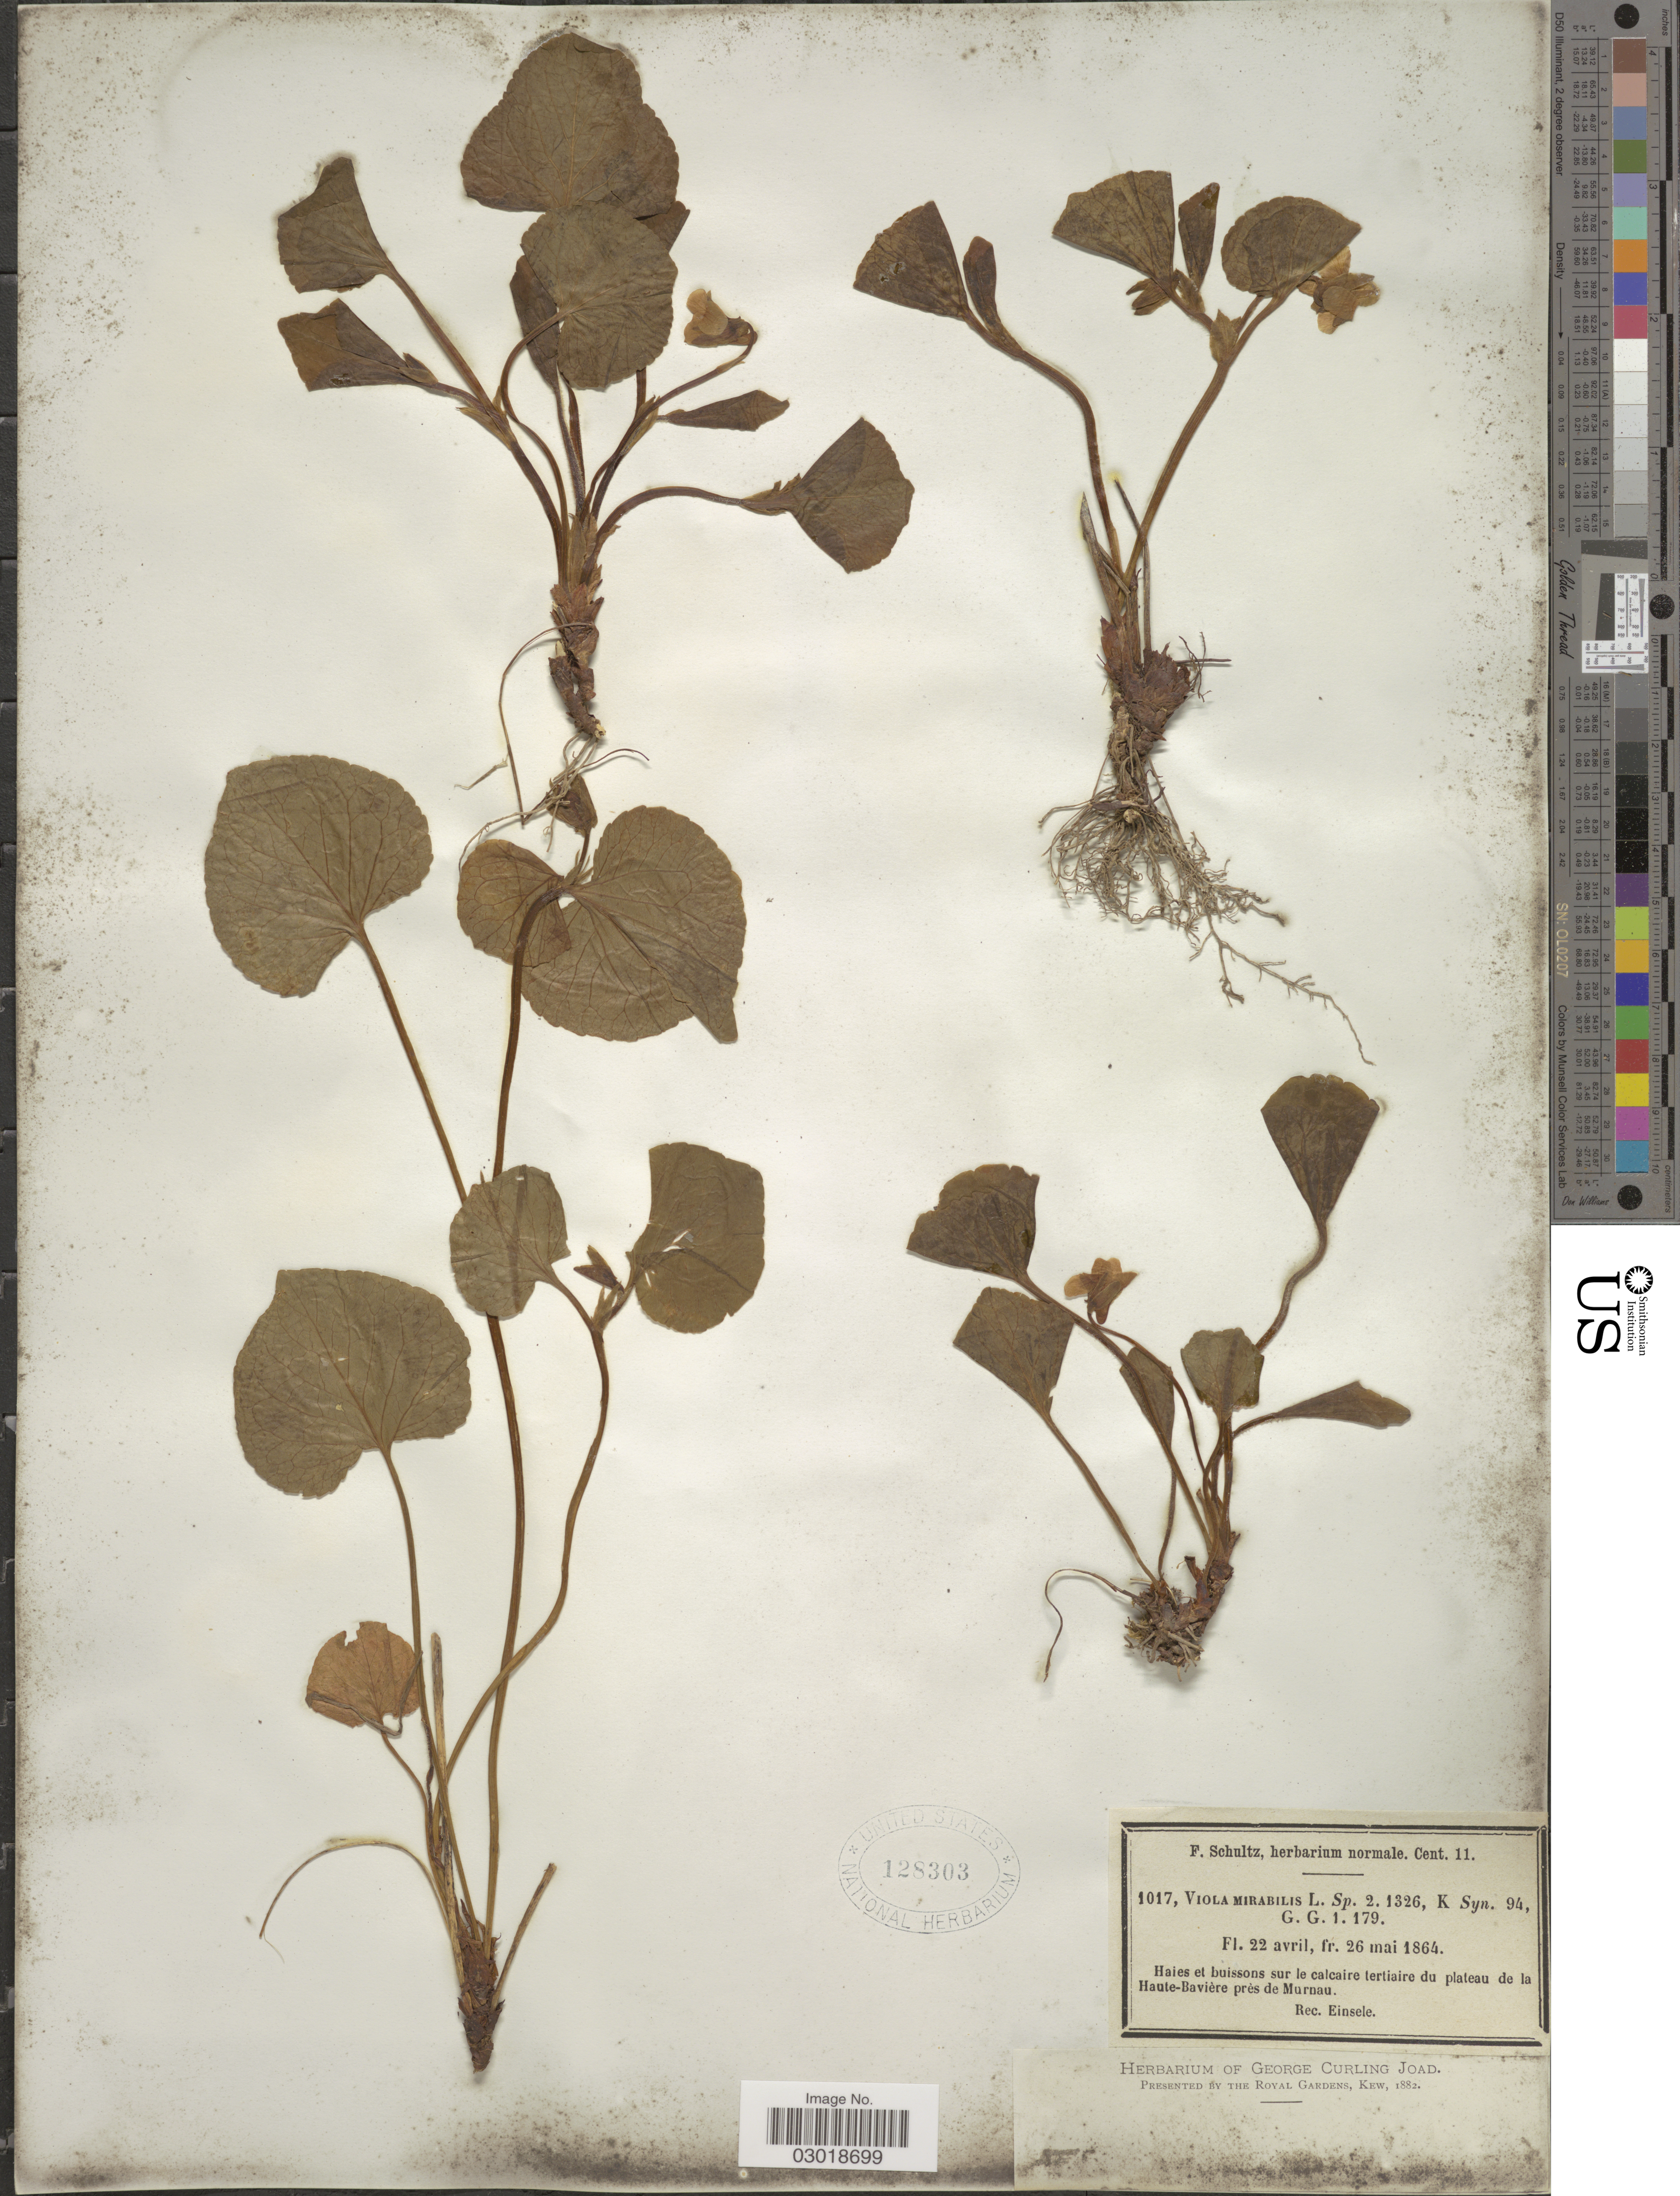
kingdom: Plantae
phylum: Tracheophyta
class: Magnoliopsida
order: Malpighiales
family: Violaceae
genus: Viola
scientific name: Viola mirabilis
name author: L.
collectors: F. Schultz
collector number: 1017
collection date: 1864-04-22/1864-05-26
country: Germany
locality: Haies et buissons sur le calcaire tertiaire du plateau de la Haute-Bavière près de Murnau.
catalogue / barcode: US 128303